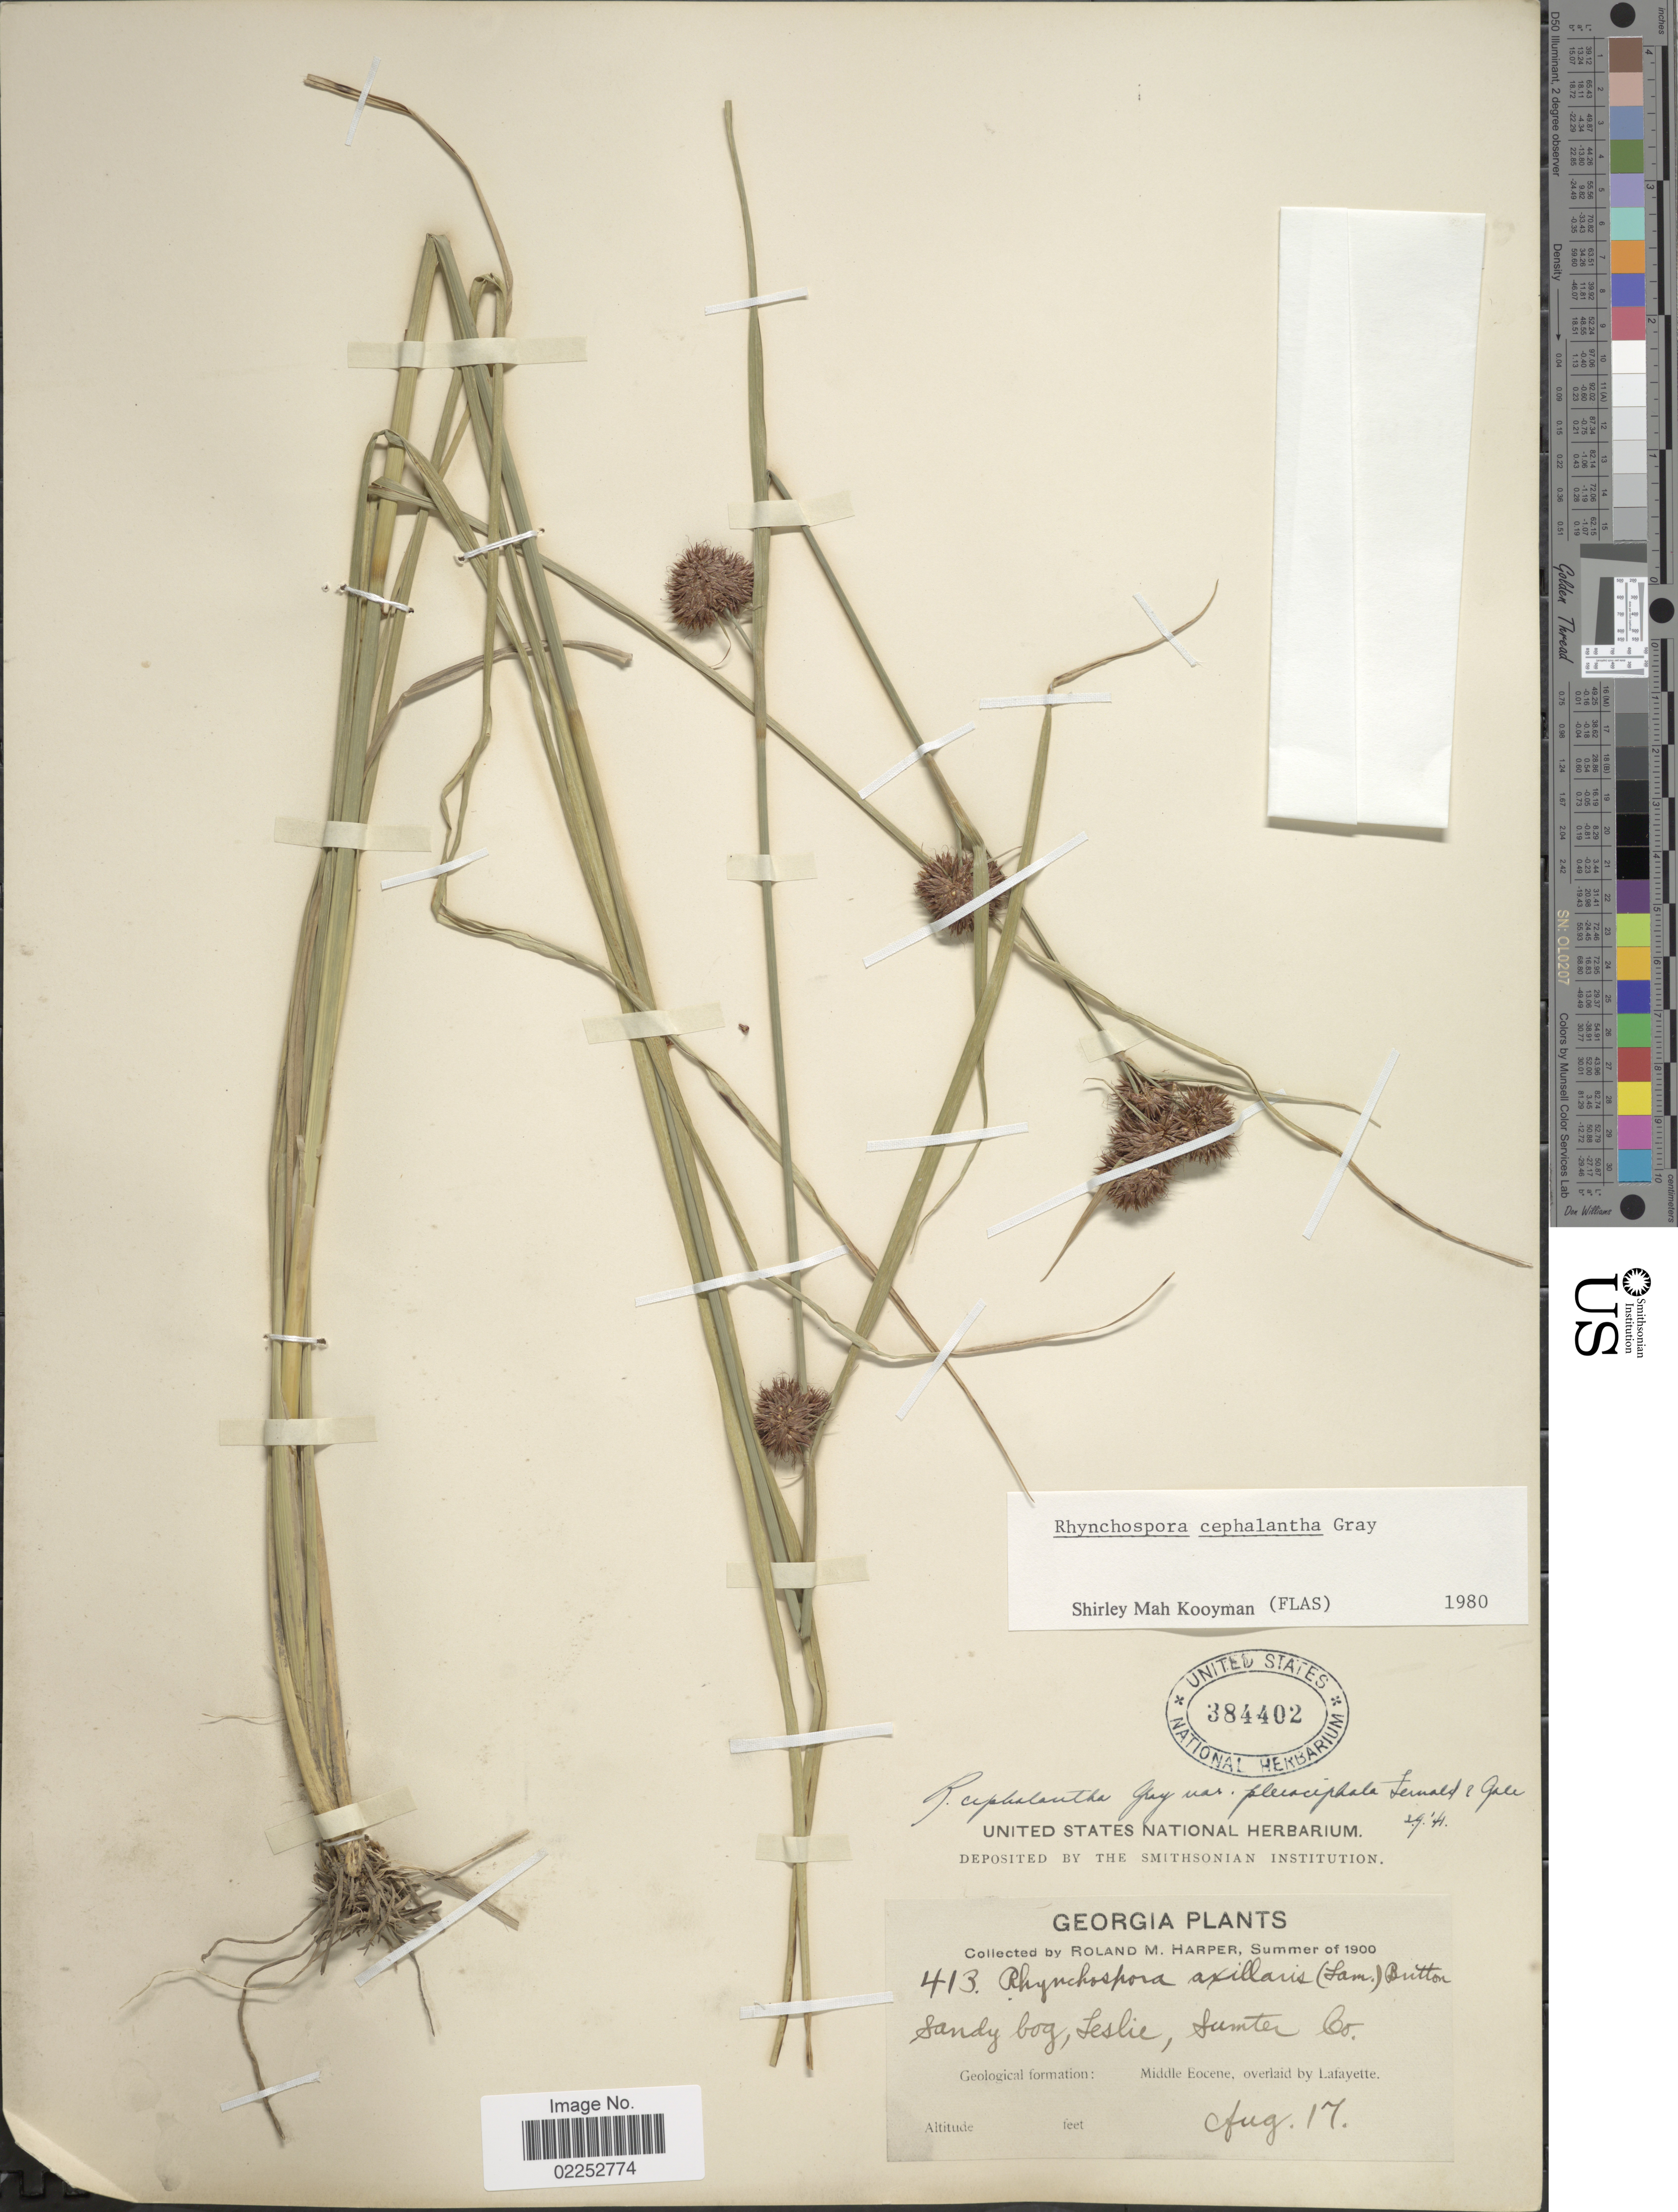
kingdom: Plantae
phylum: Tracheophyta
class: Liliopsida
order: Poales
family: Cyperaceae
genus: Rhynchospora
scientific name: Rhynchospora cephalantha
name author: A. Gray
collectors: R. M. Harper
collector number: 413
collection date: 1900-08-17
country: United States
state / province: Georgia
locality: Leslie, Sumter Co.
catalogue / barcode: US 384402